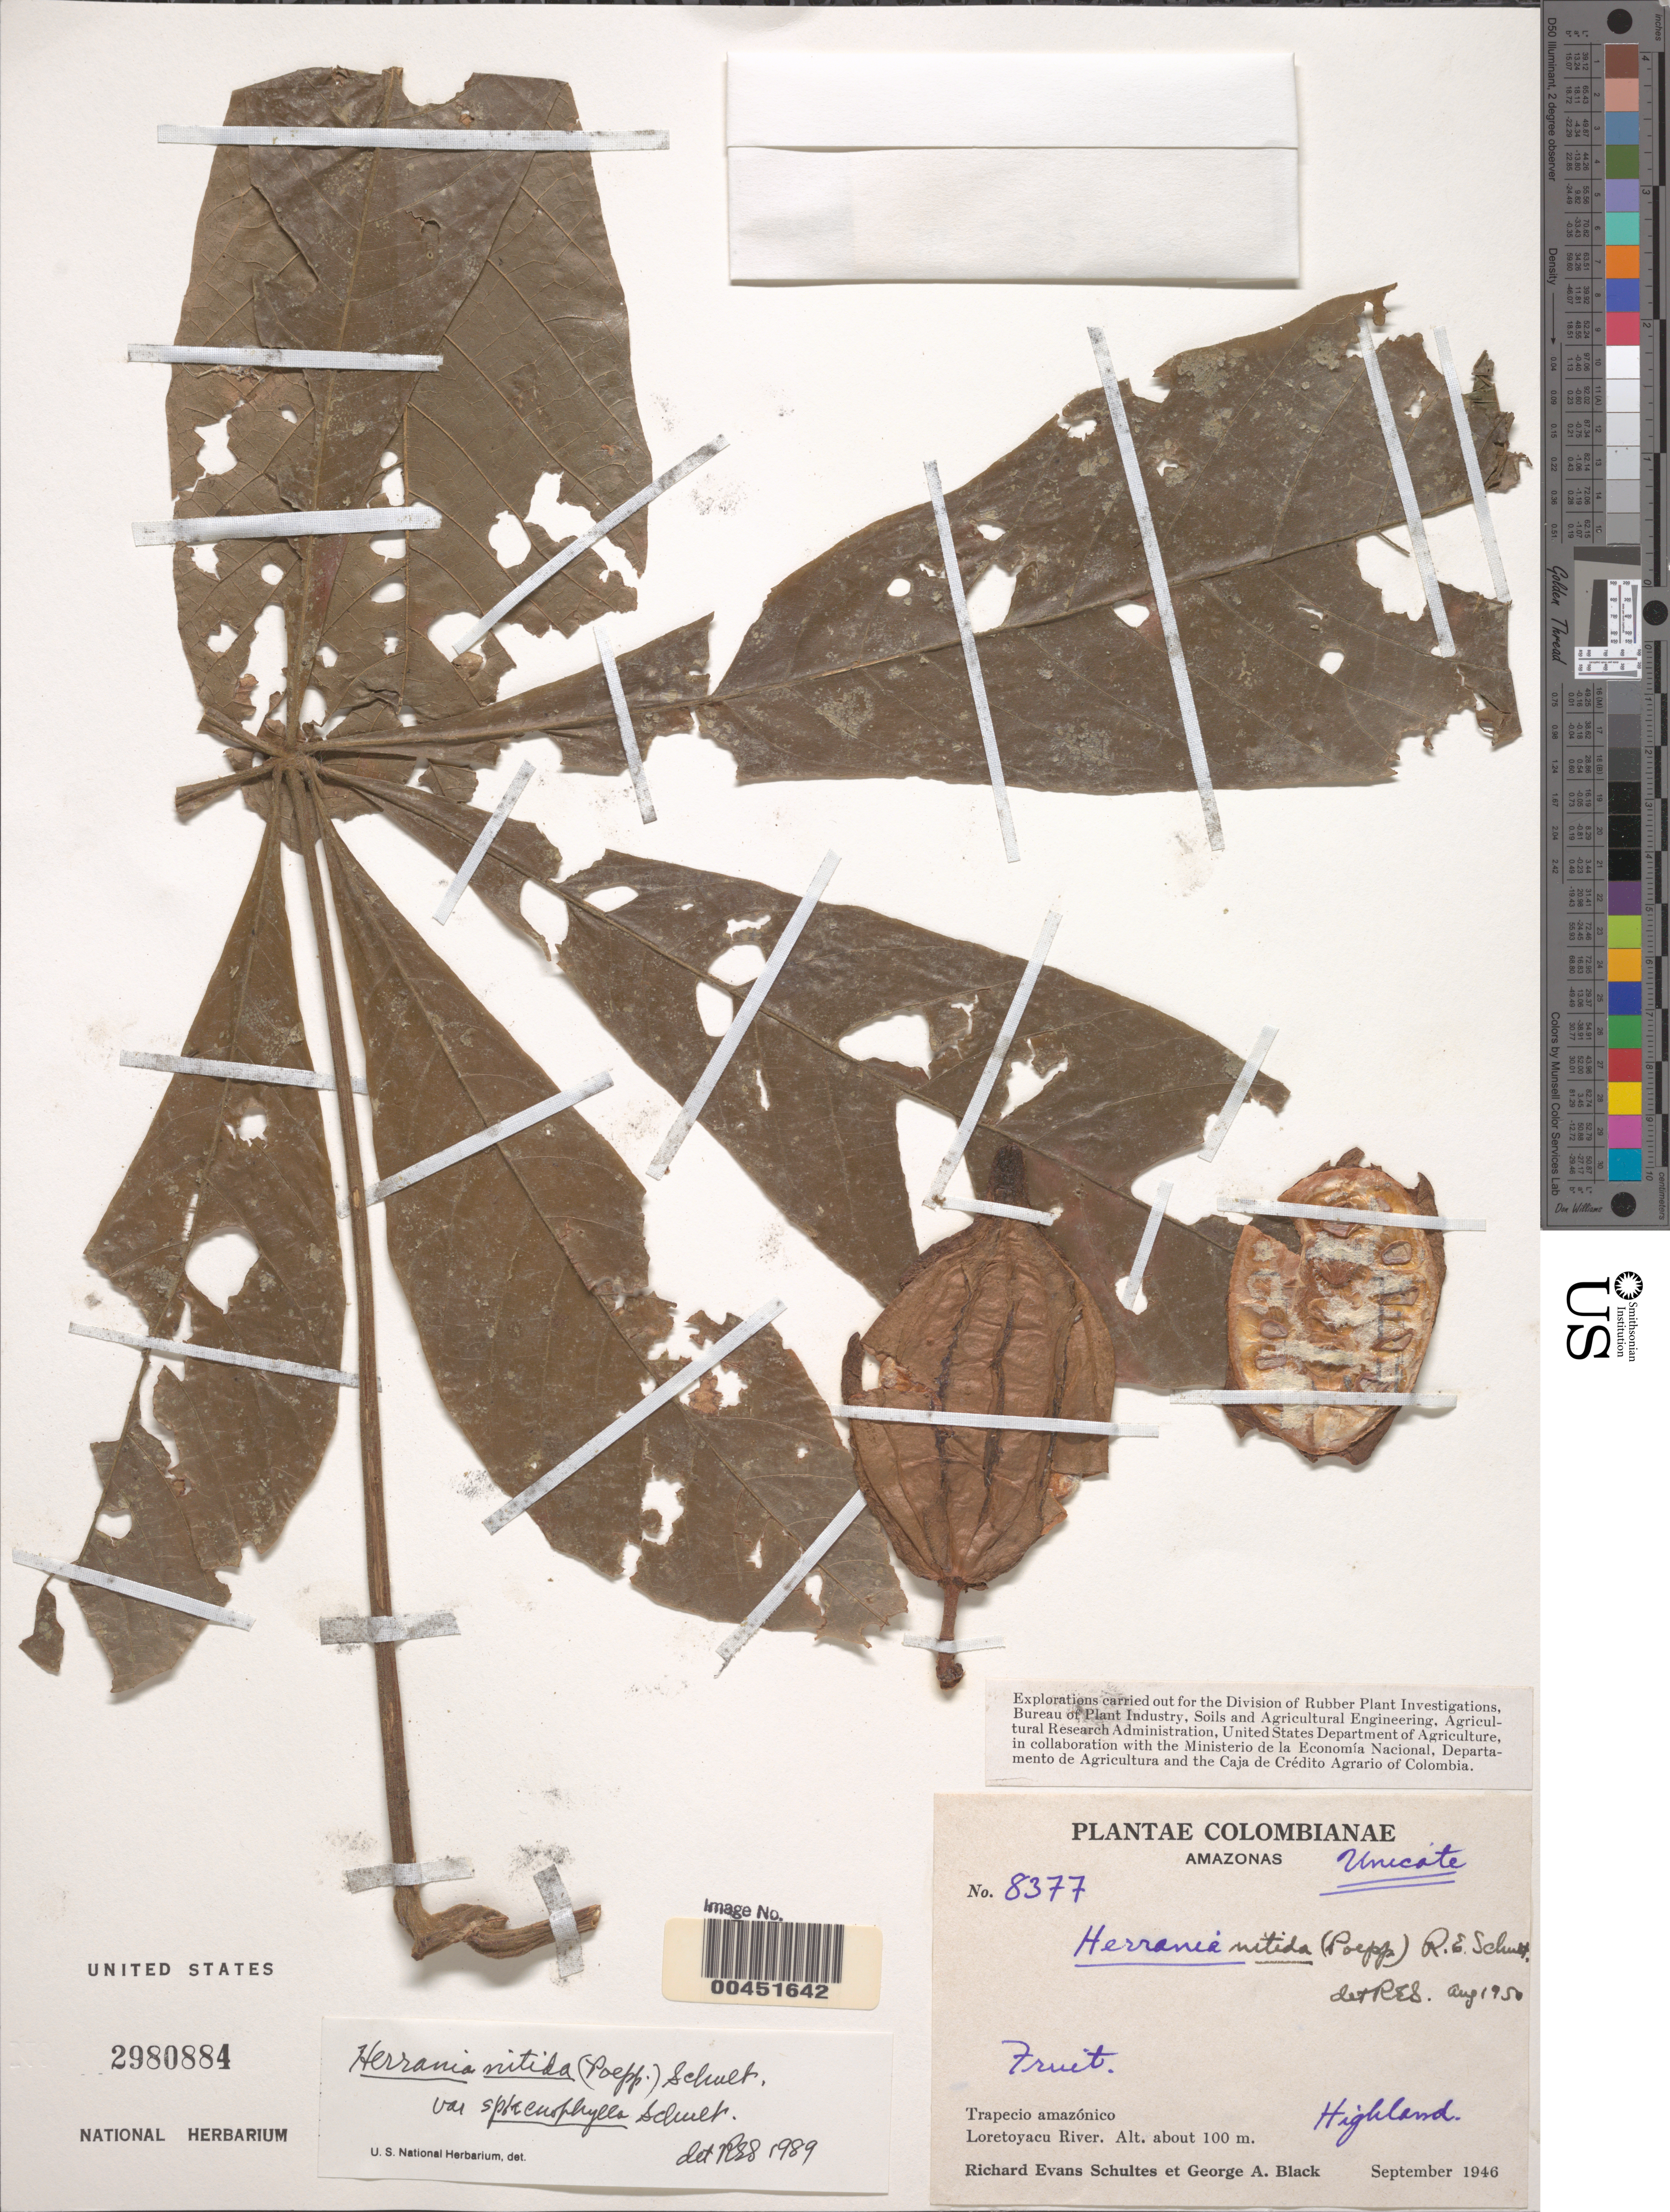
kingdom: Plantae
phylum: Tracheophyta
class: Magnoliopsida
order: Malvales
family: Malvaceae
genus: Herrania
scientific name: Herrania nitida var. sphenophylla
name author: R.E. Schult.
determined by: Schultes, R. E.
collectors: R. E. Schultes & G. A. Black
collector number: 8377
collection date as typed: Sep 1946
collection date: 1946-09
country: Colombia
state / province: Amazônas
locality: Loreta-Yacu River.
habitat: highland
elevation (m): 100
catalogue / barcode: US 2980884